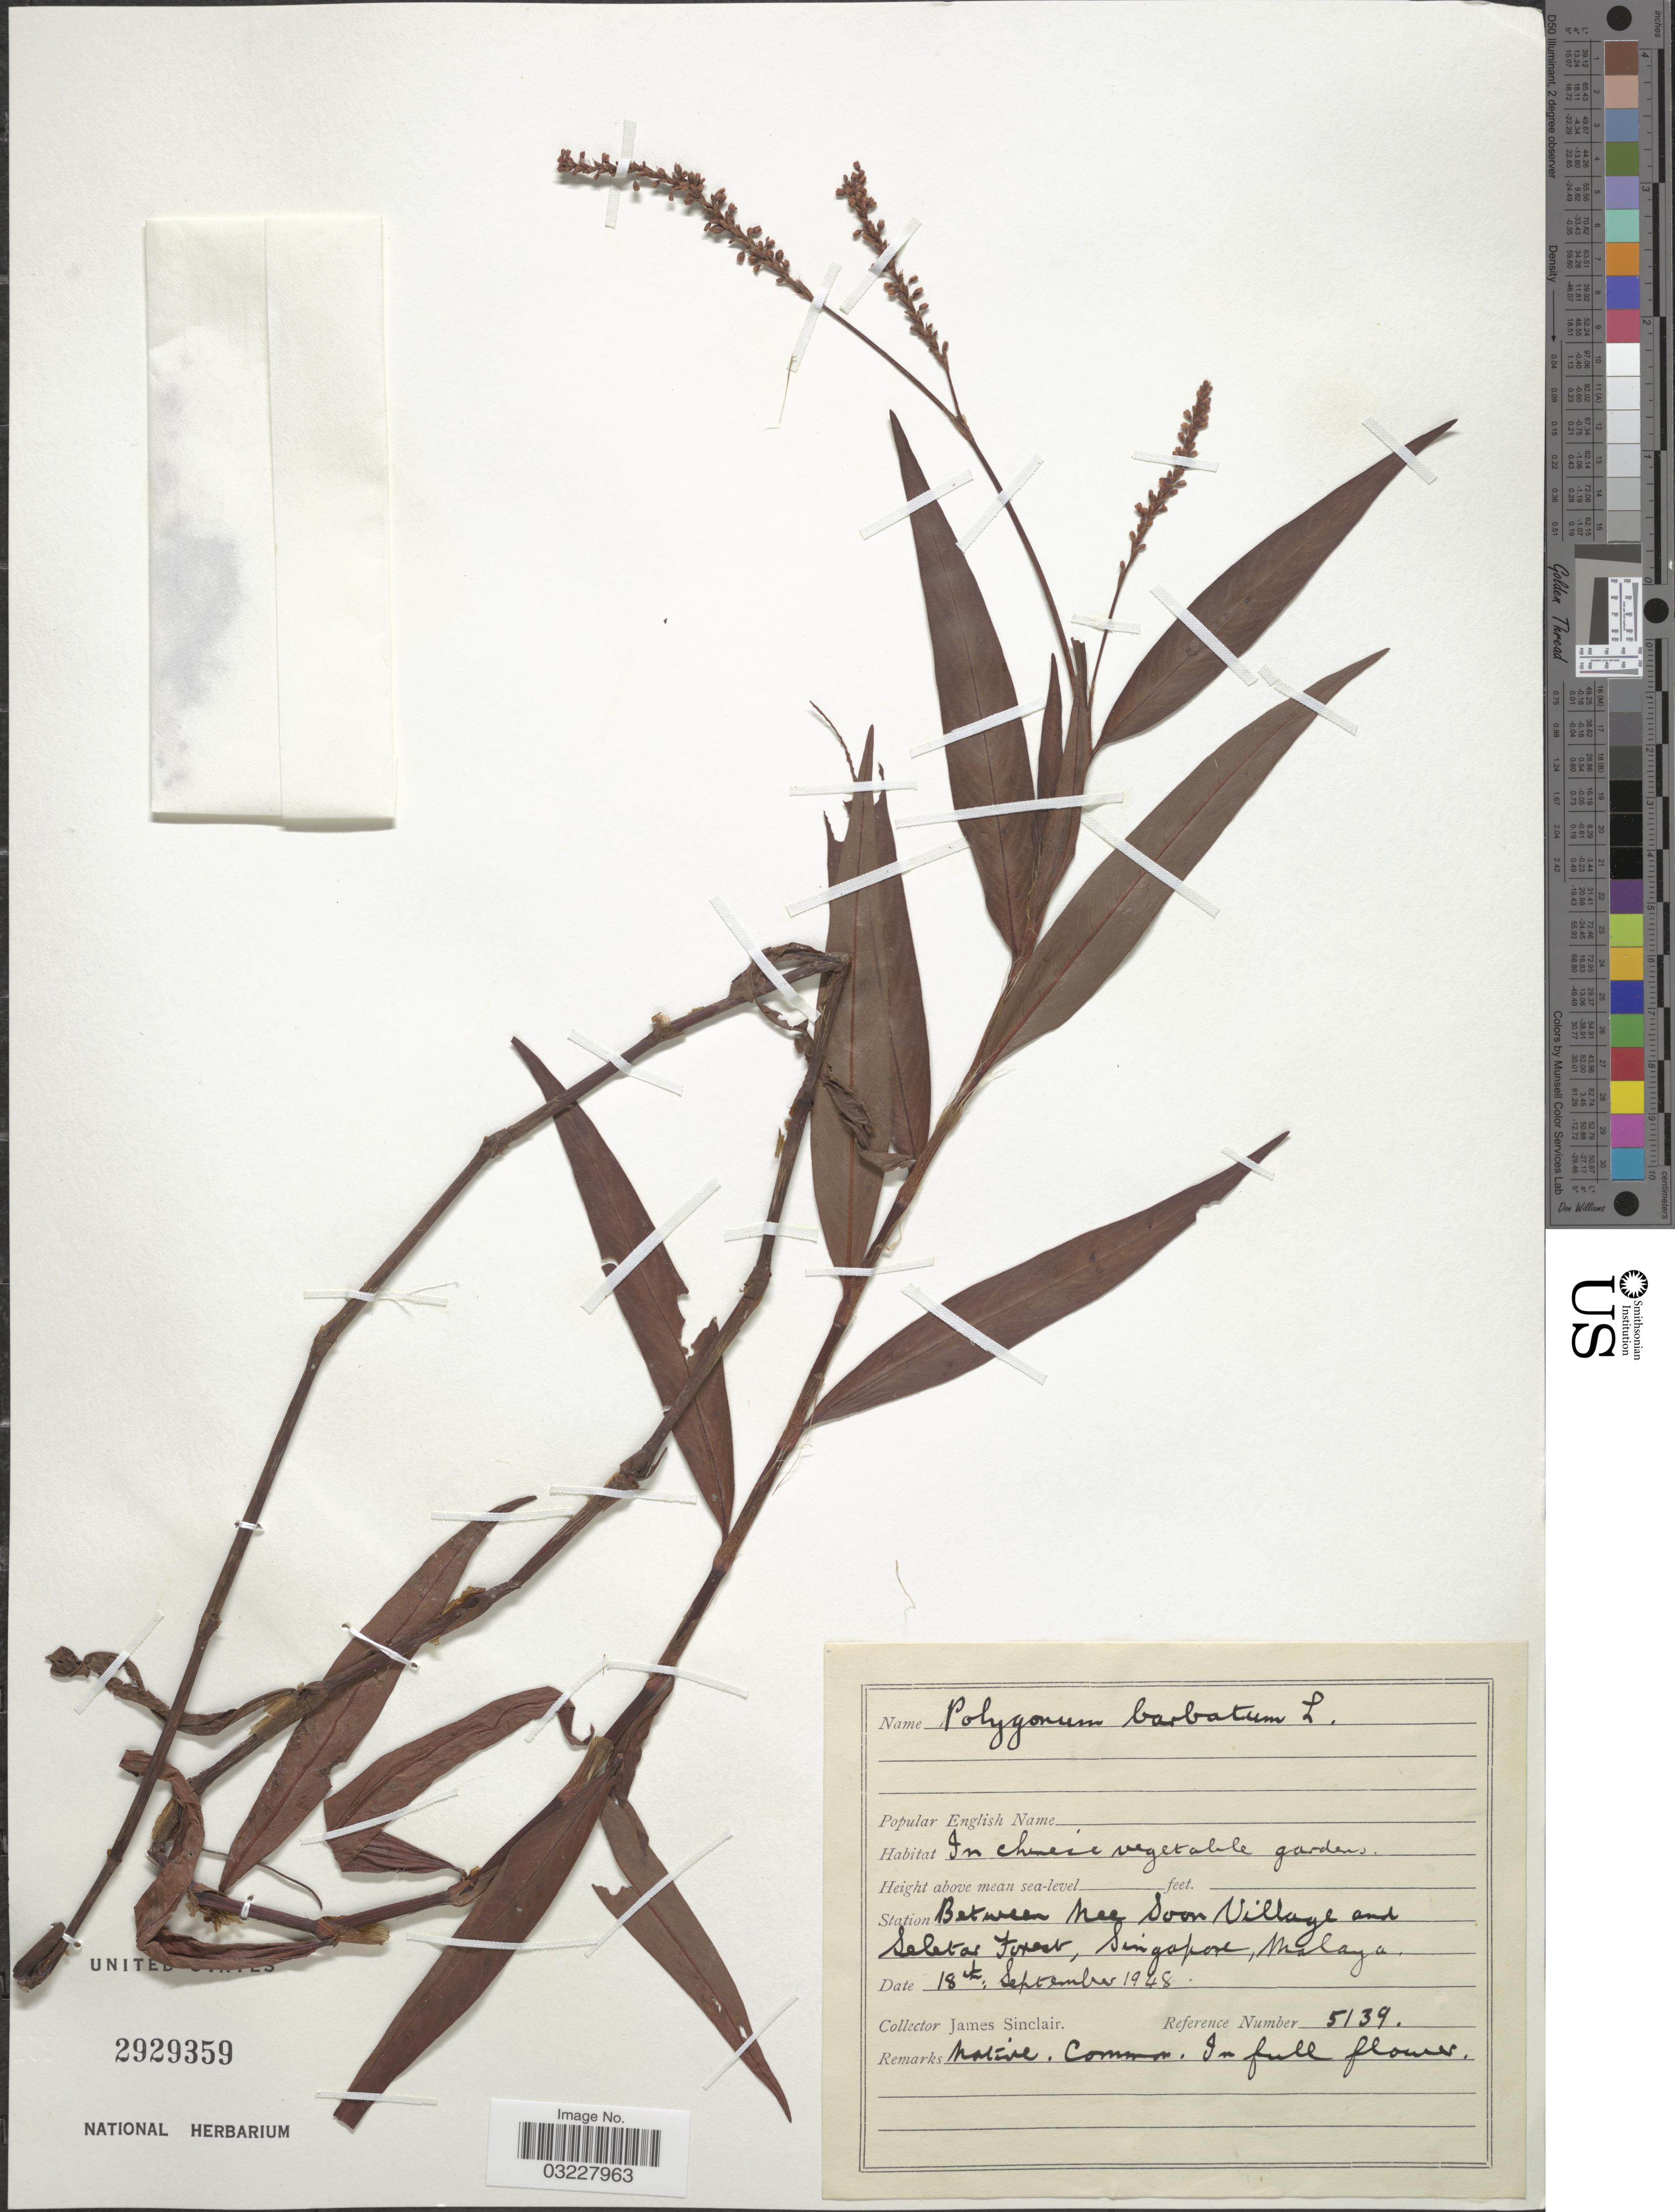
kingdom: Plantae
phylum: Tracheophyta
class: Magnoliopsida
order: Caryophyllales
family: Polygonaceae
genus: Polygonum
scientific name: Polygonum barbatum var. barbatum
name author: L.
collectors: J. Sinclair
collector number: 5139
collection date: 1948-09-18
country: Singapore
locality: Station Between Nee Soon Village and Seletar Forest, Malaya.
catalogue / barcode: US 2929359